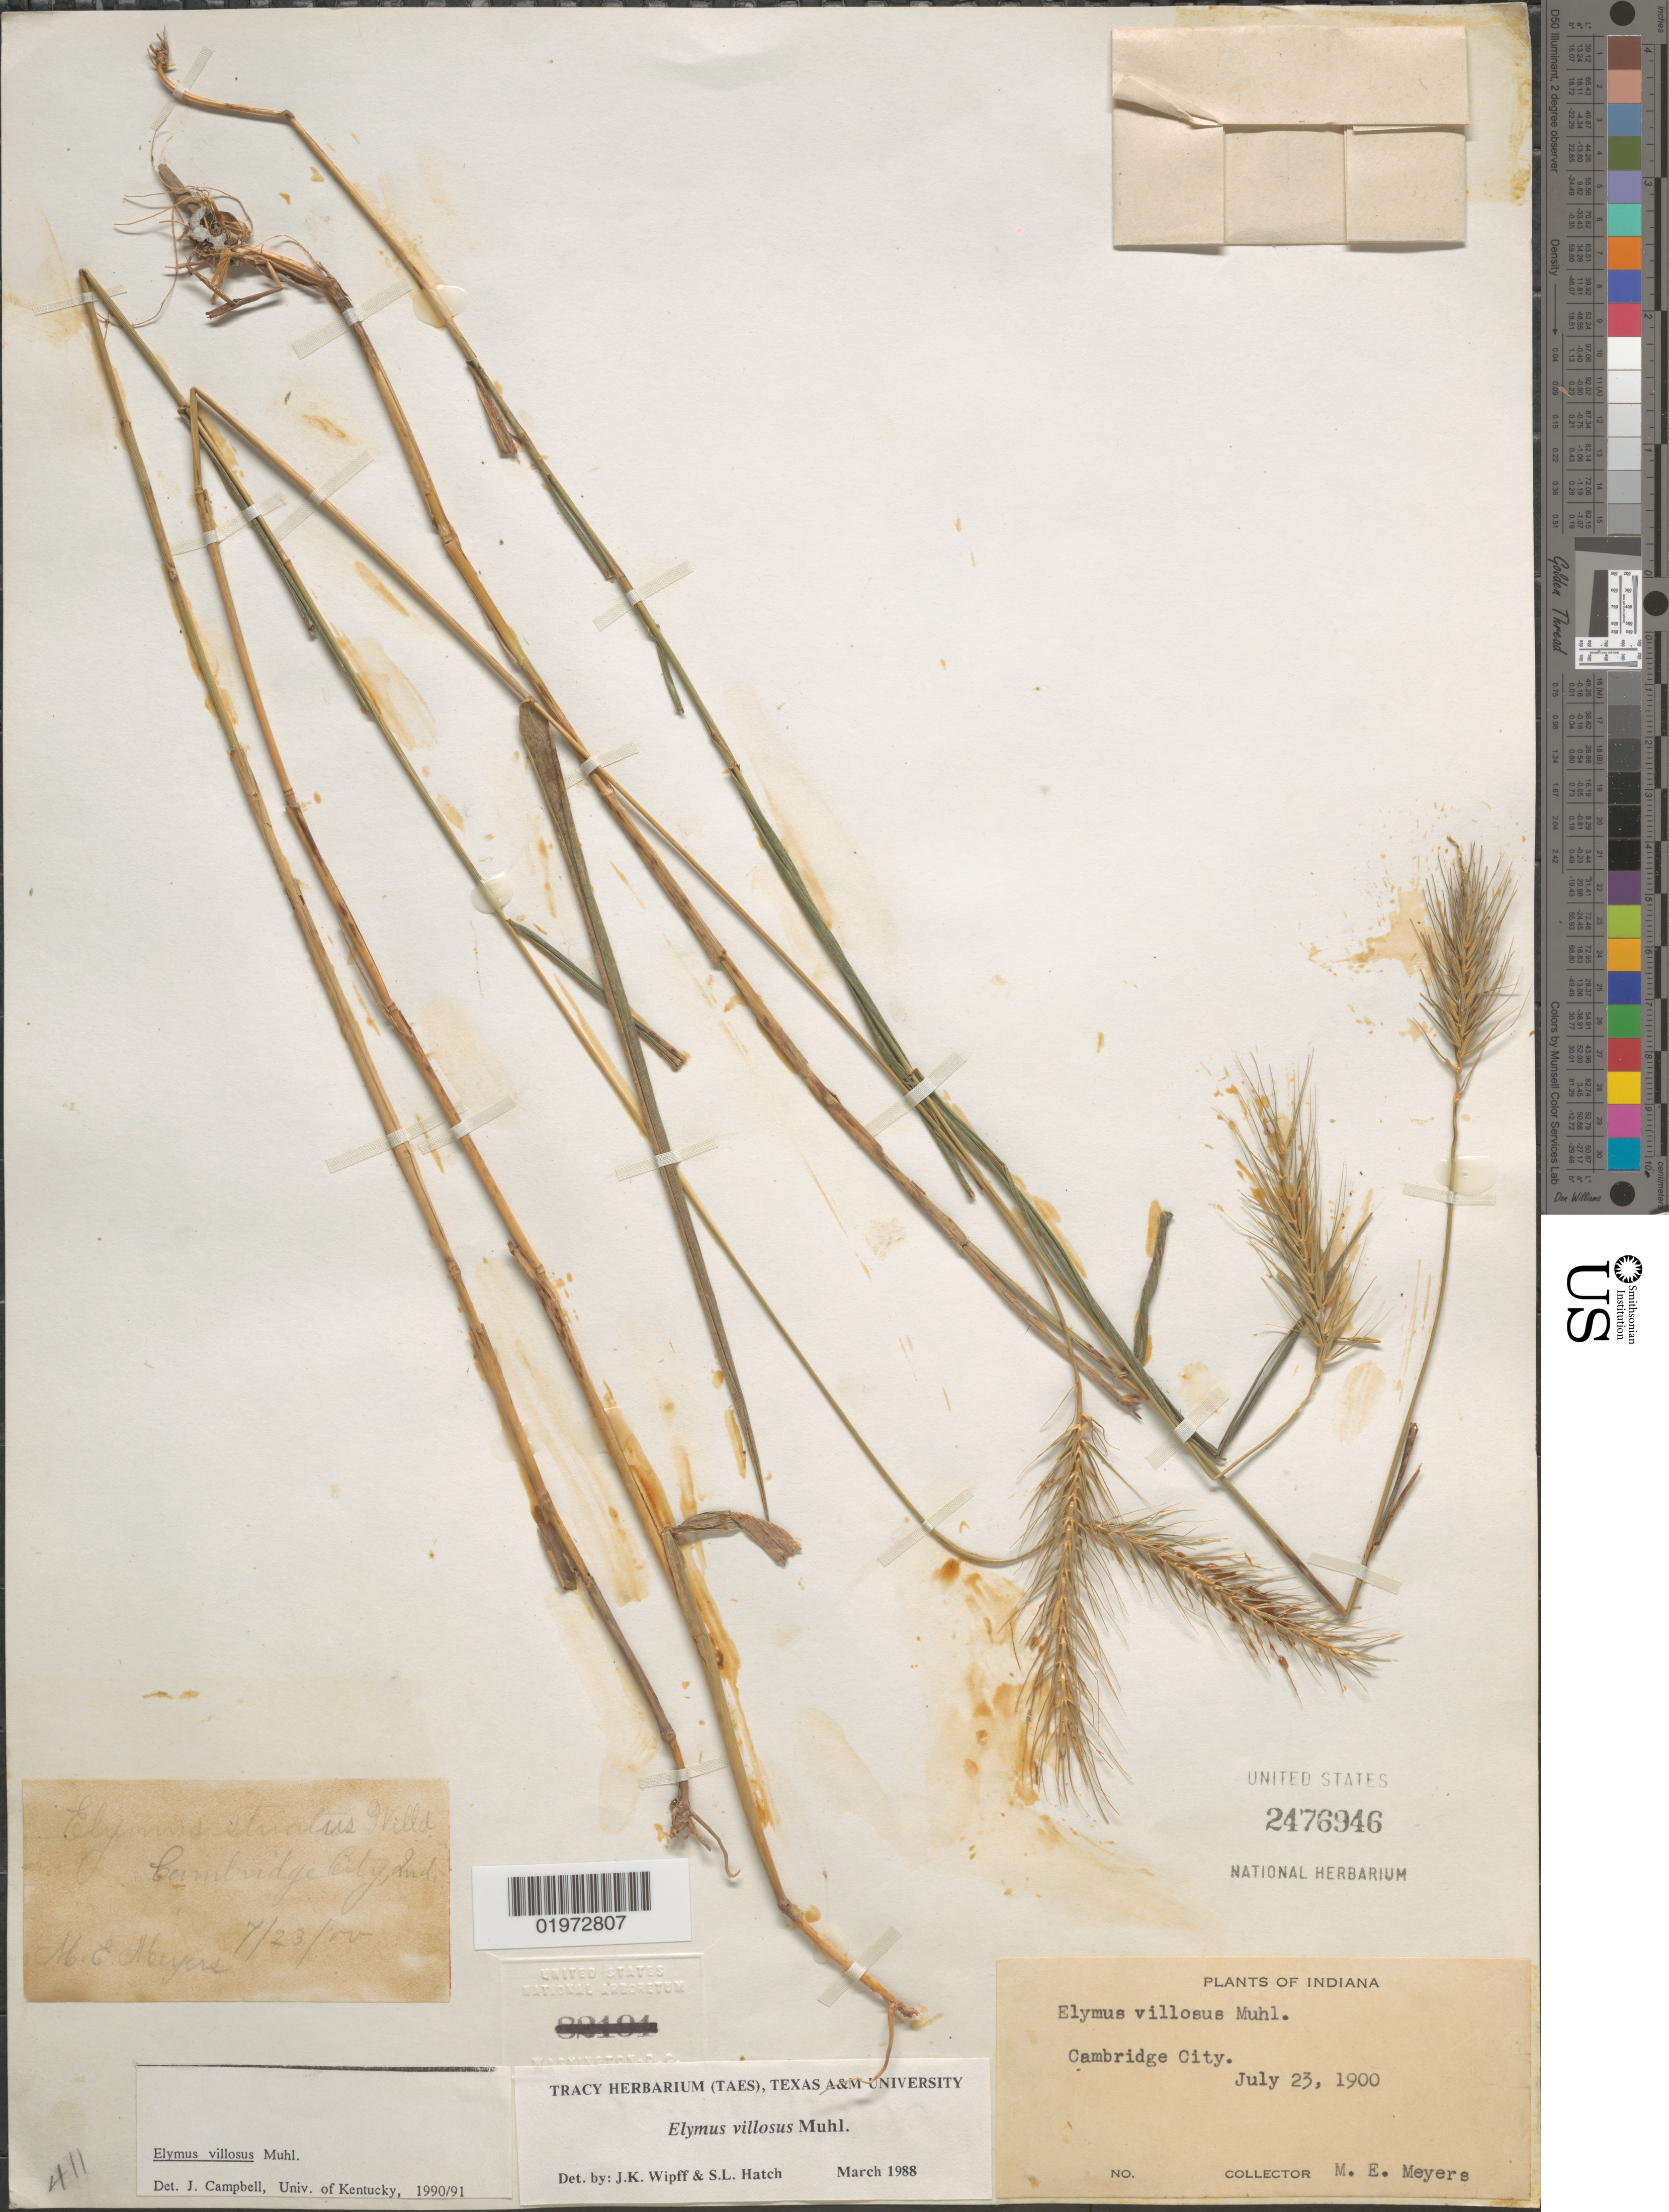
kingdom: Plantae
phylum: Tracheophyta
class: Liliopsida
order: Poales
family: Poaceae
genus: Elymus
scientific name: Elymus villosus var. arkansanus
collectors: M. Meyers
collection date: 1900-07-23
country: United States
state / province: Indiana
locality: Cambridge City.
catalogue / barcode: US 2476946